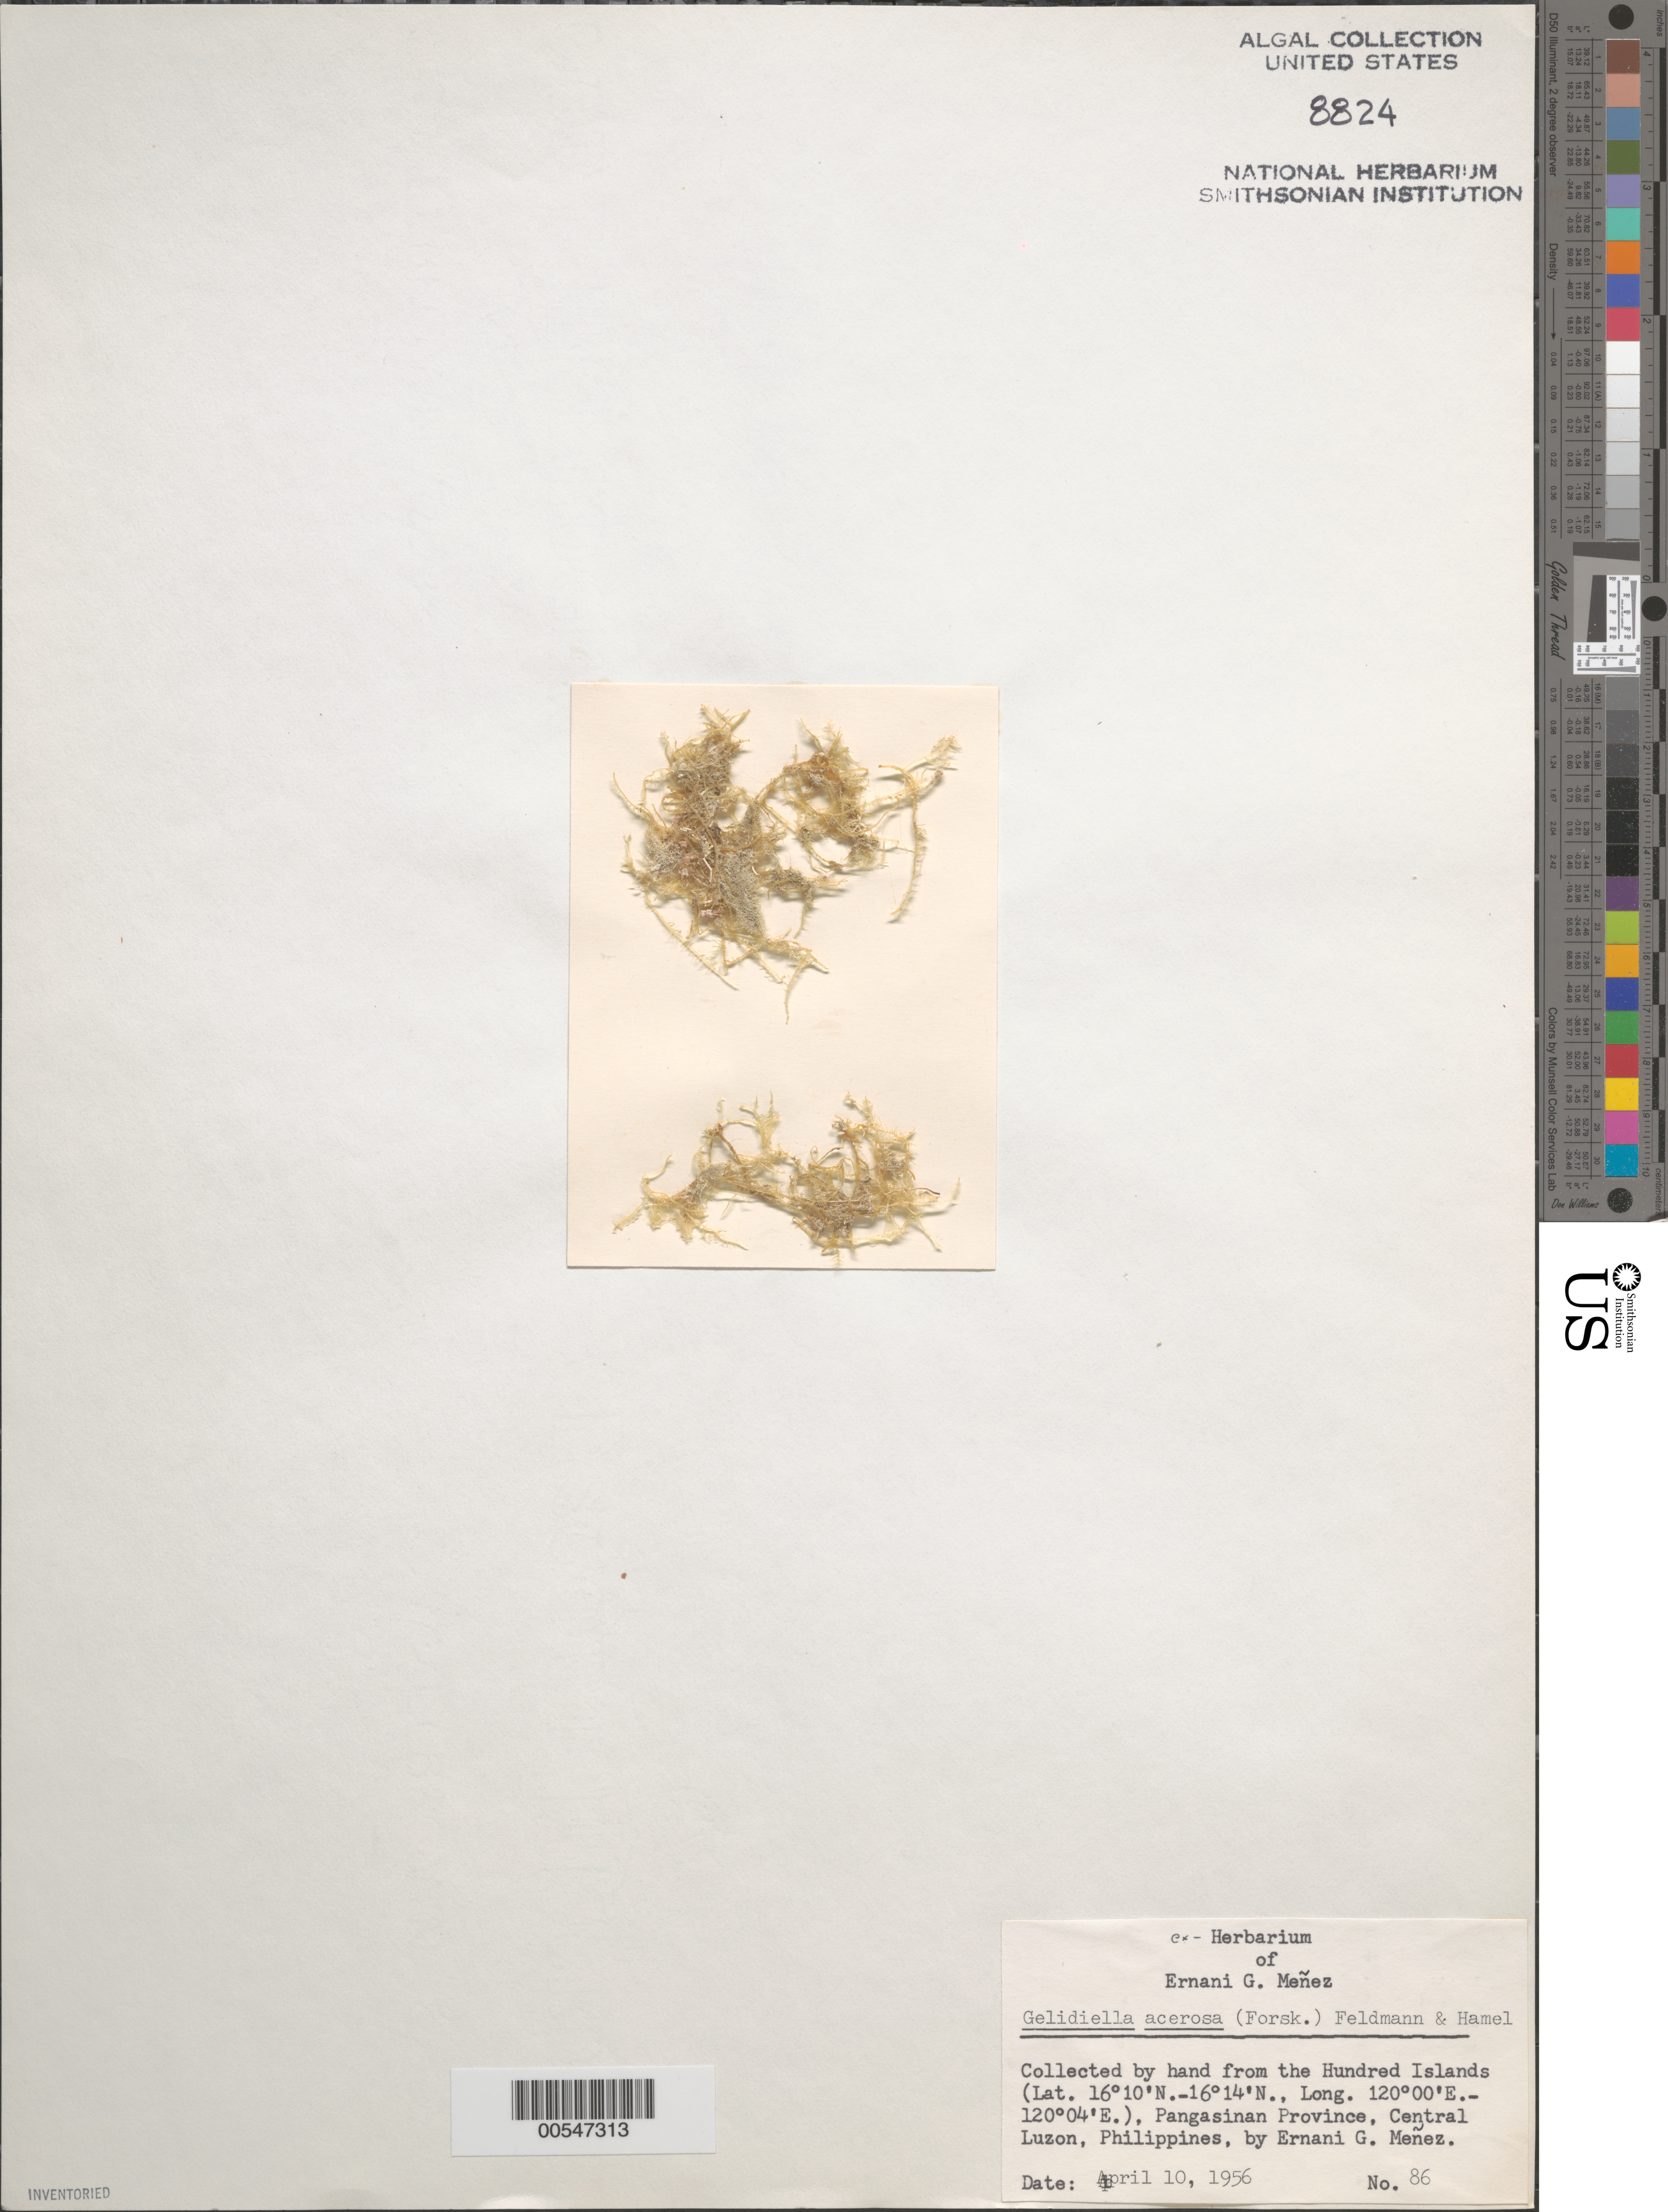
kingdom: Plantae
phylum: Rhodophyta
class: Florideophyceae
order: Gelidiales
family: Gelidiellaceae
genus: Gelidiella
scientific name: Gelidiella acerosa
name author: (Forssk.) Feldmann & G. Hamel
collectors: Meñez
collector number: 86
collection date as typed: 10 Apr 1956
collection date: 1956-04-10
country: Philippines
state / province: Ilocos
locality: Hundred islands, pangasinan province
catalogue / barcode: US 8824